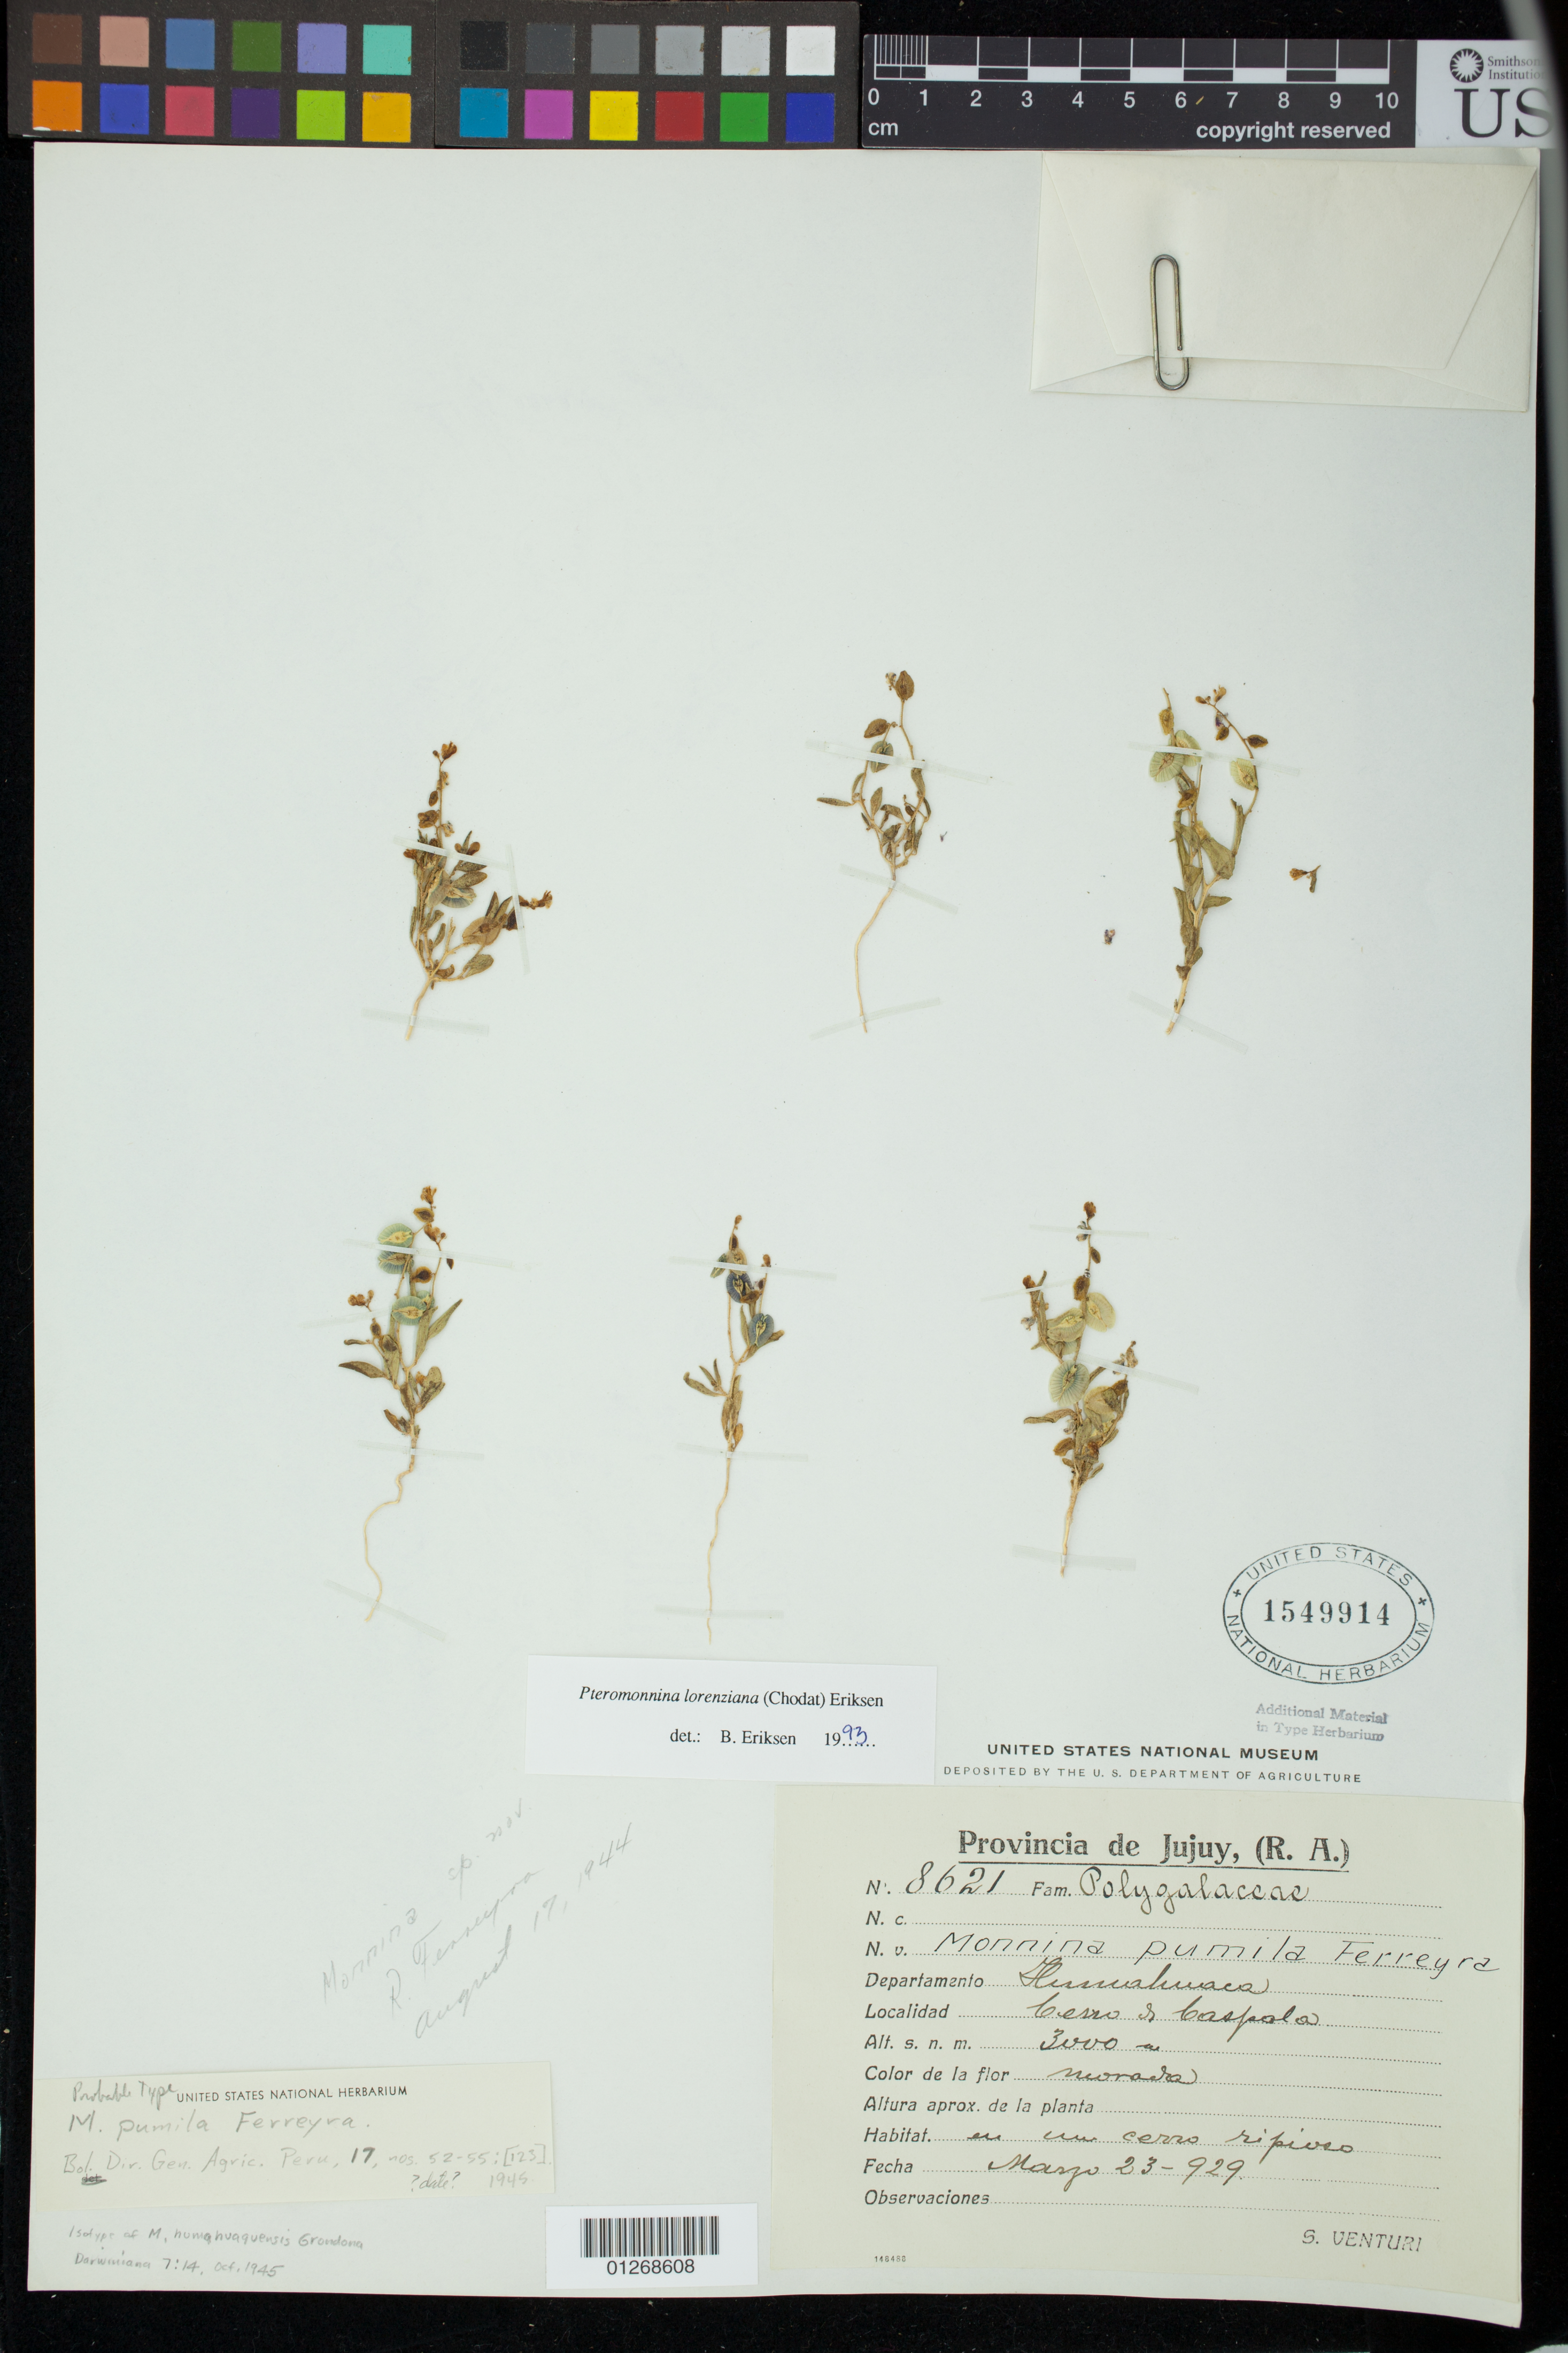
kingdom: Plantae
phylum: Tracheophyta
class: Magnoliopsida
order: Fabales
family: Polygalaceae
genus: Monnina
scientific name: Monnina pumila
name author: Ferreyra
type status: Isotype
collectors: S. Venturi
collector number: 8621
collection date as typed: Marzo 23-929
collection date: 1929-03-23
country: Argentina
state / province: Jujuy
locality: Departamento Humahuaca, Cerro de Caspala.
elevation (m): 3000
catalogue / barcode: US 1549914